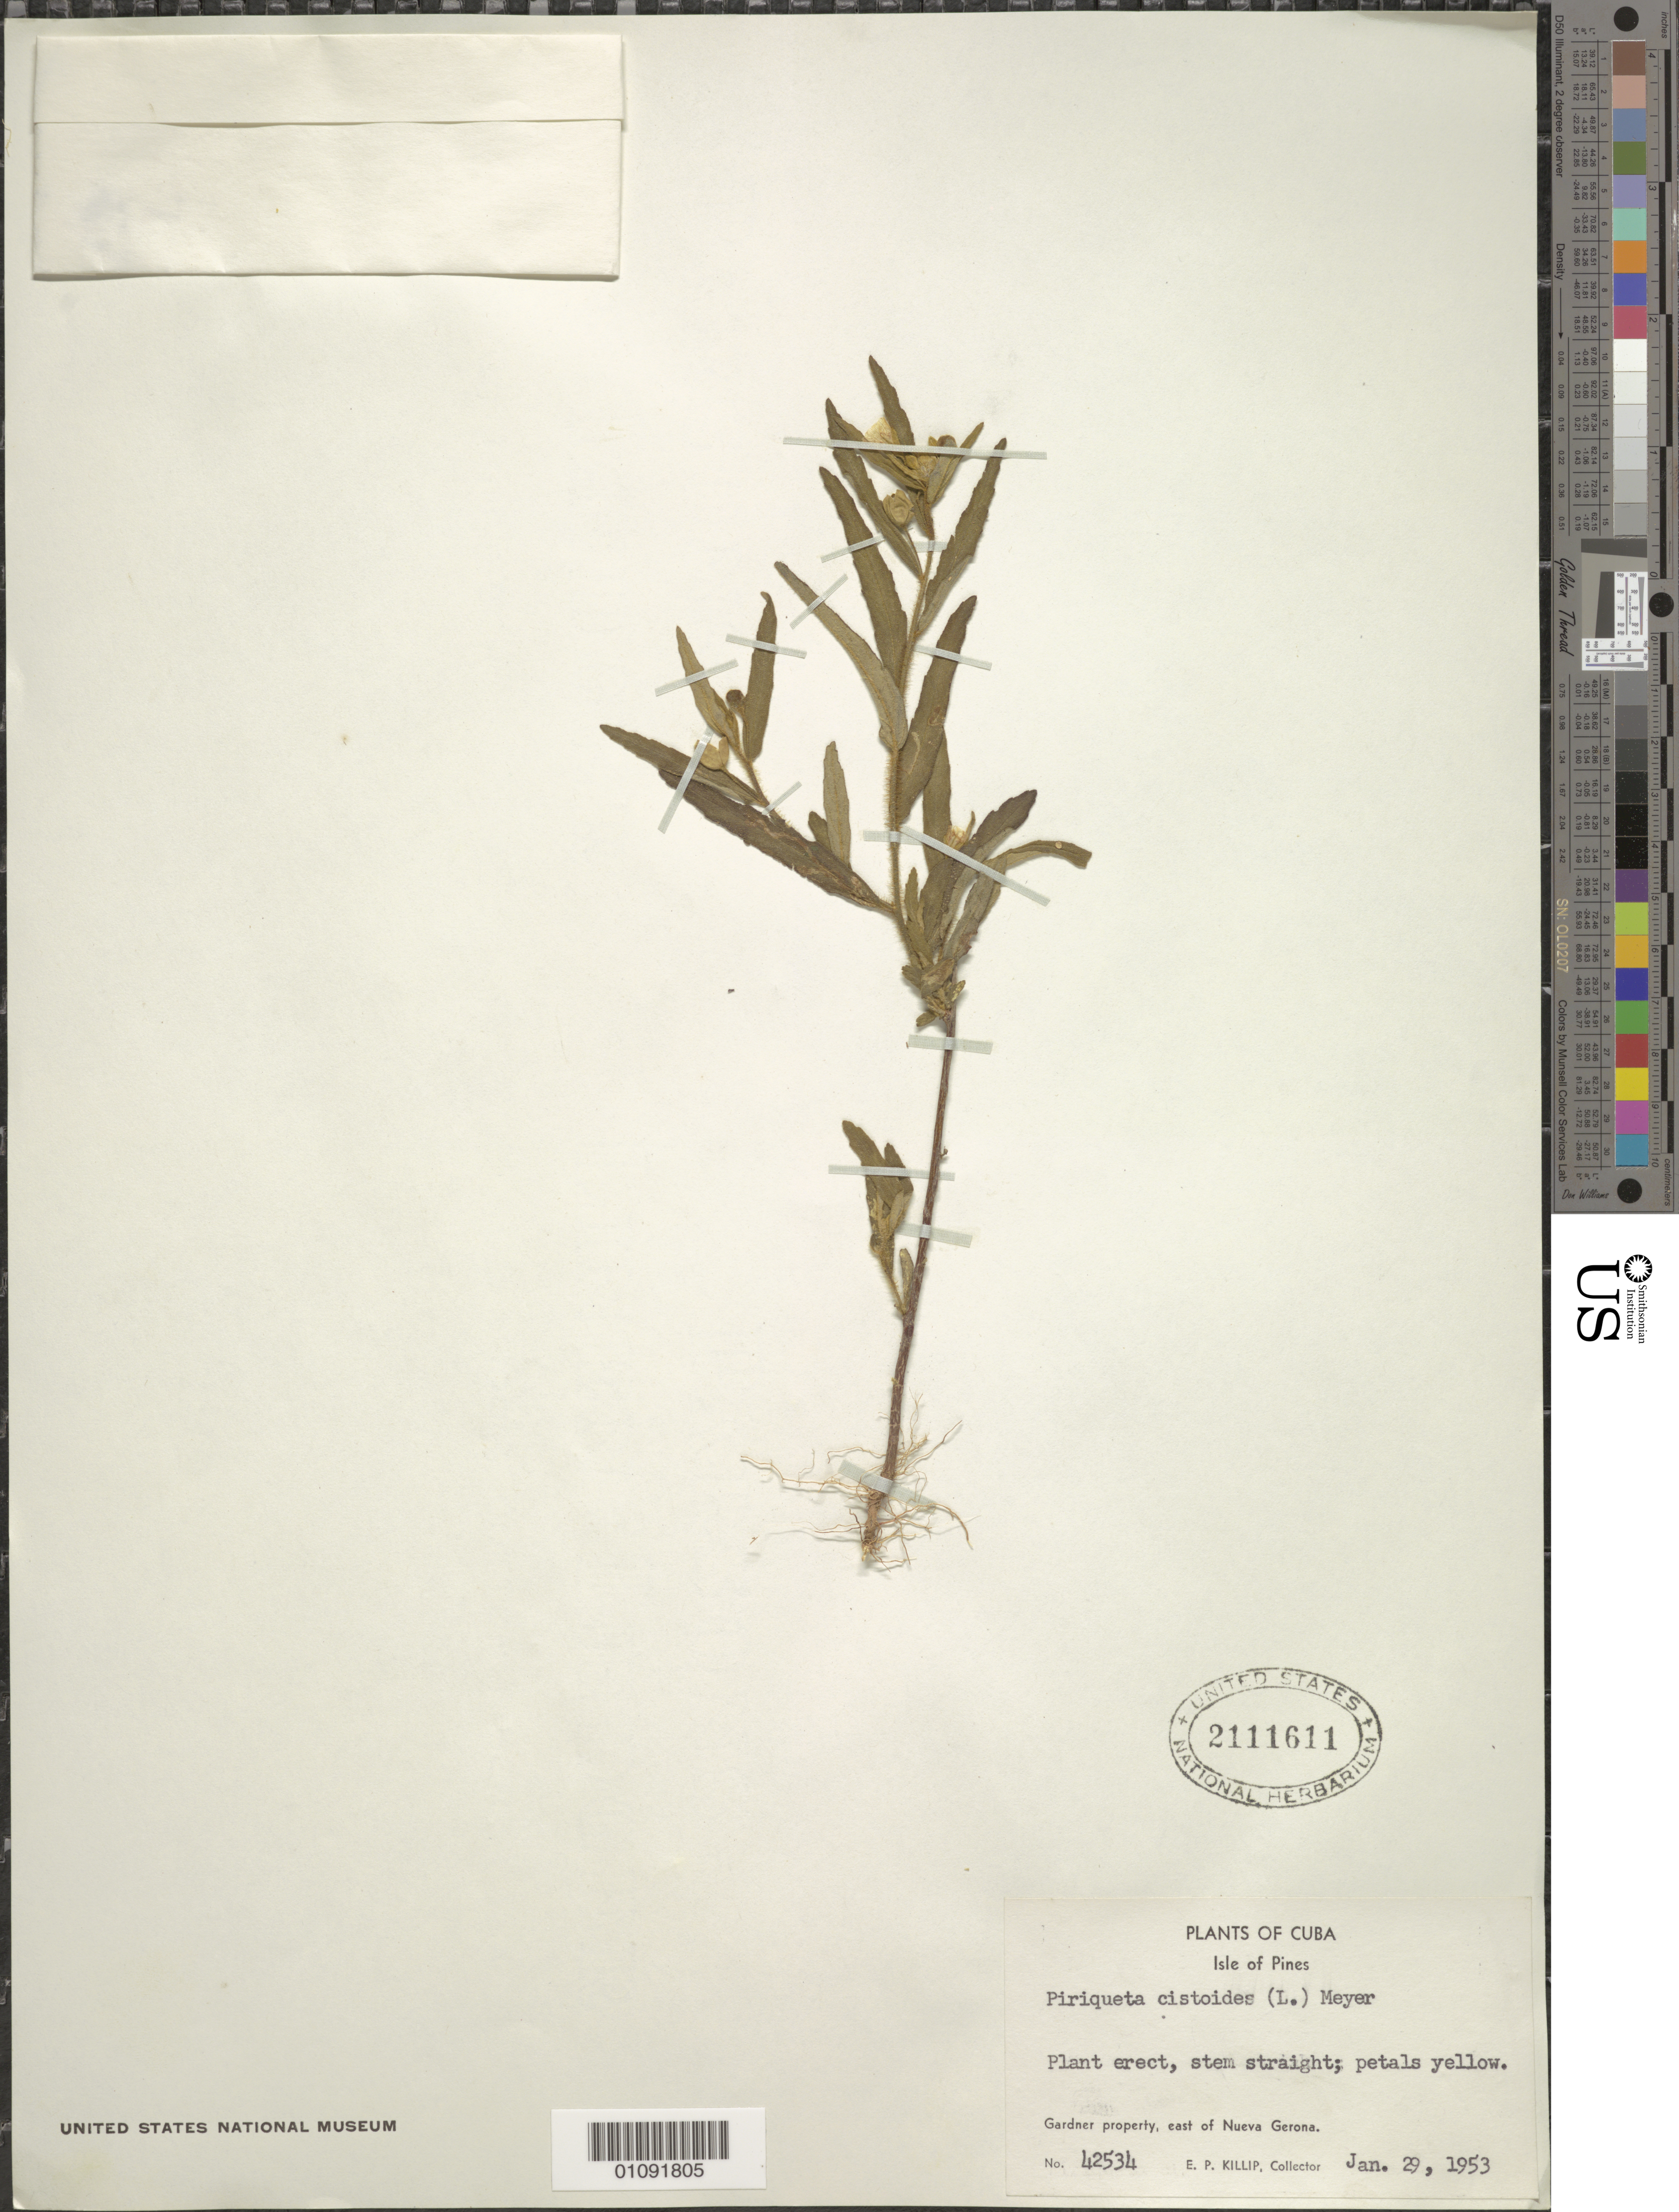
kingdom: Plantae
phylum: Tracheophyta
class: Magnoliopsida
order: Malpighiales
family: Turneraceae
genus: Piriqueta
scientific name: Piriqueta cistoides subsp. cistoides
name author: (L.) Griseb.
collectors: E. P. Killip, F. L. Stevens & W. Hess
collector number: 42534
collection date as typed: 29 Jan 1953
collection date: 1953-01-29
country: Cuba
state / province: Isla de La Juventud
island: Isla de la Juventud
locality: Isle of Pines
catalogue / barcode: US 2111611